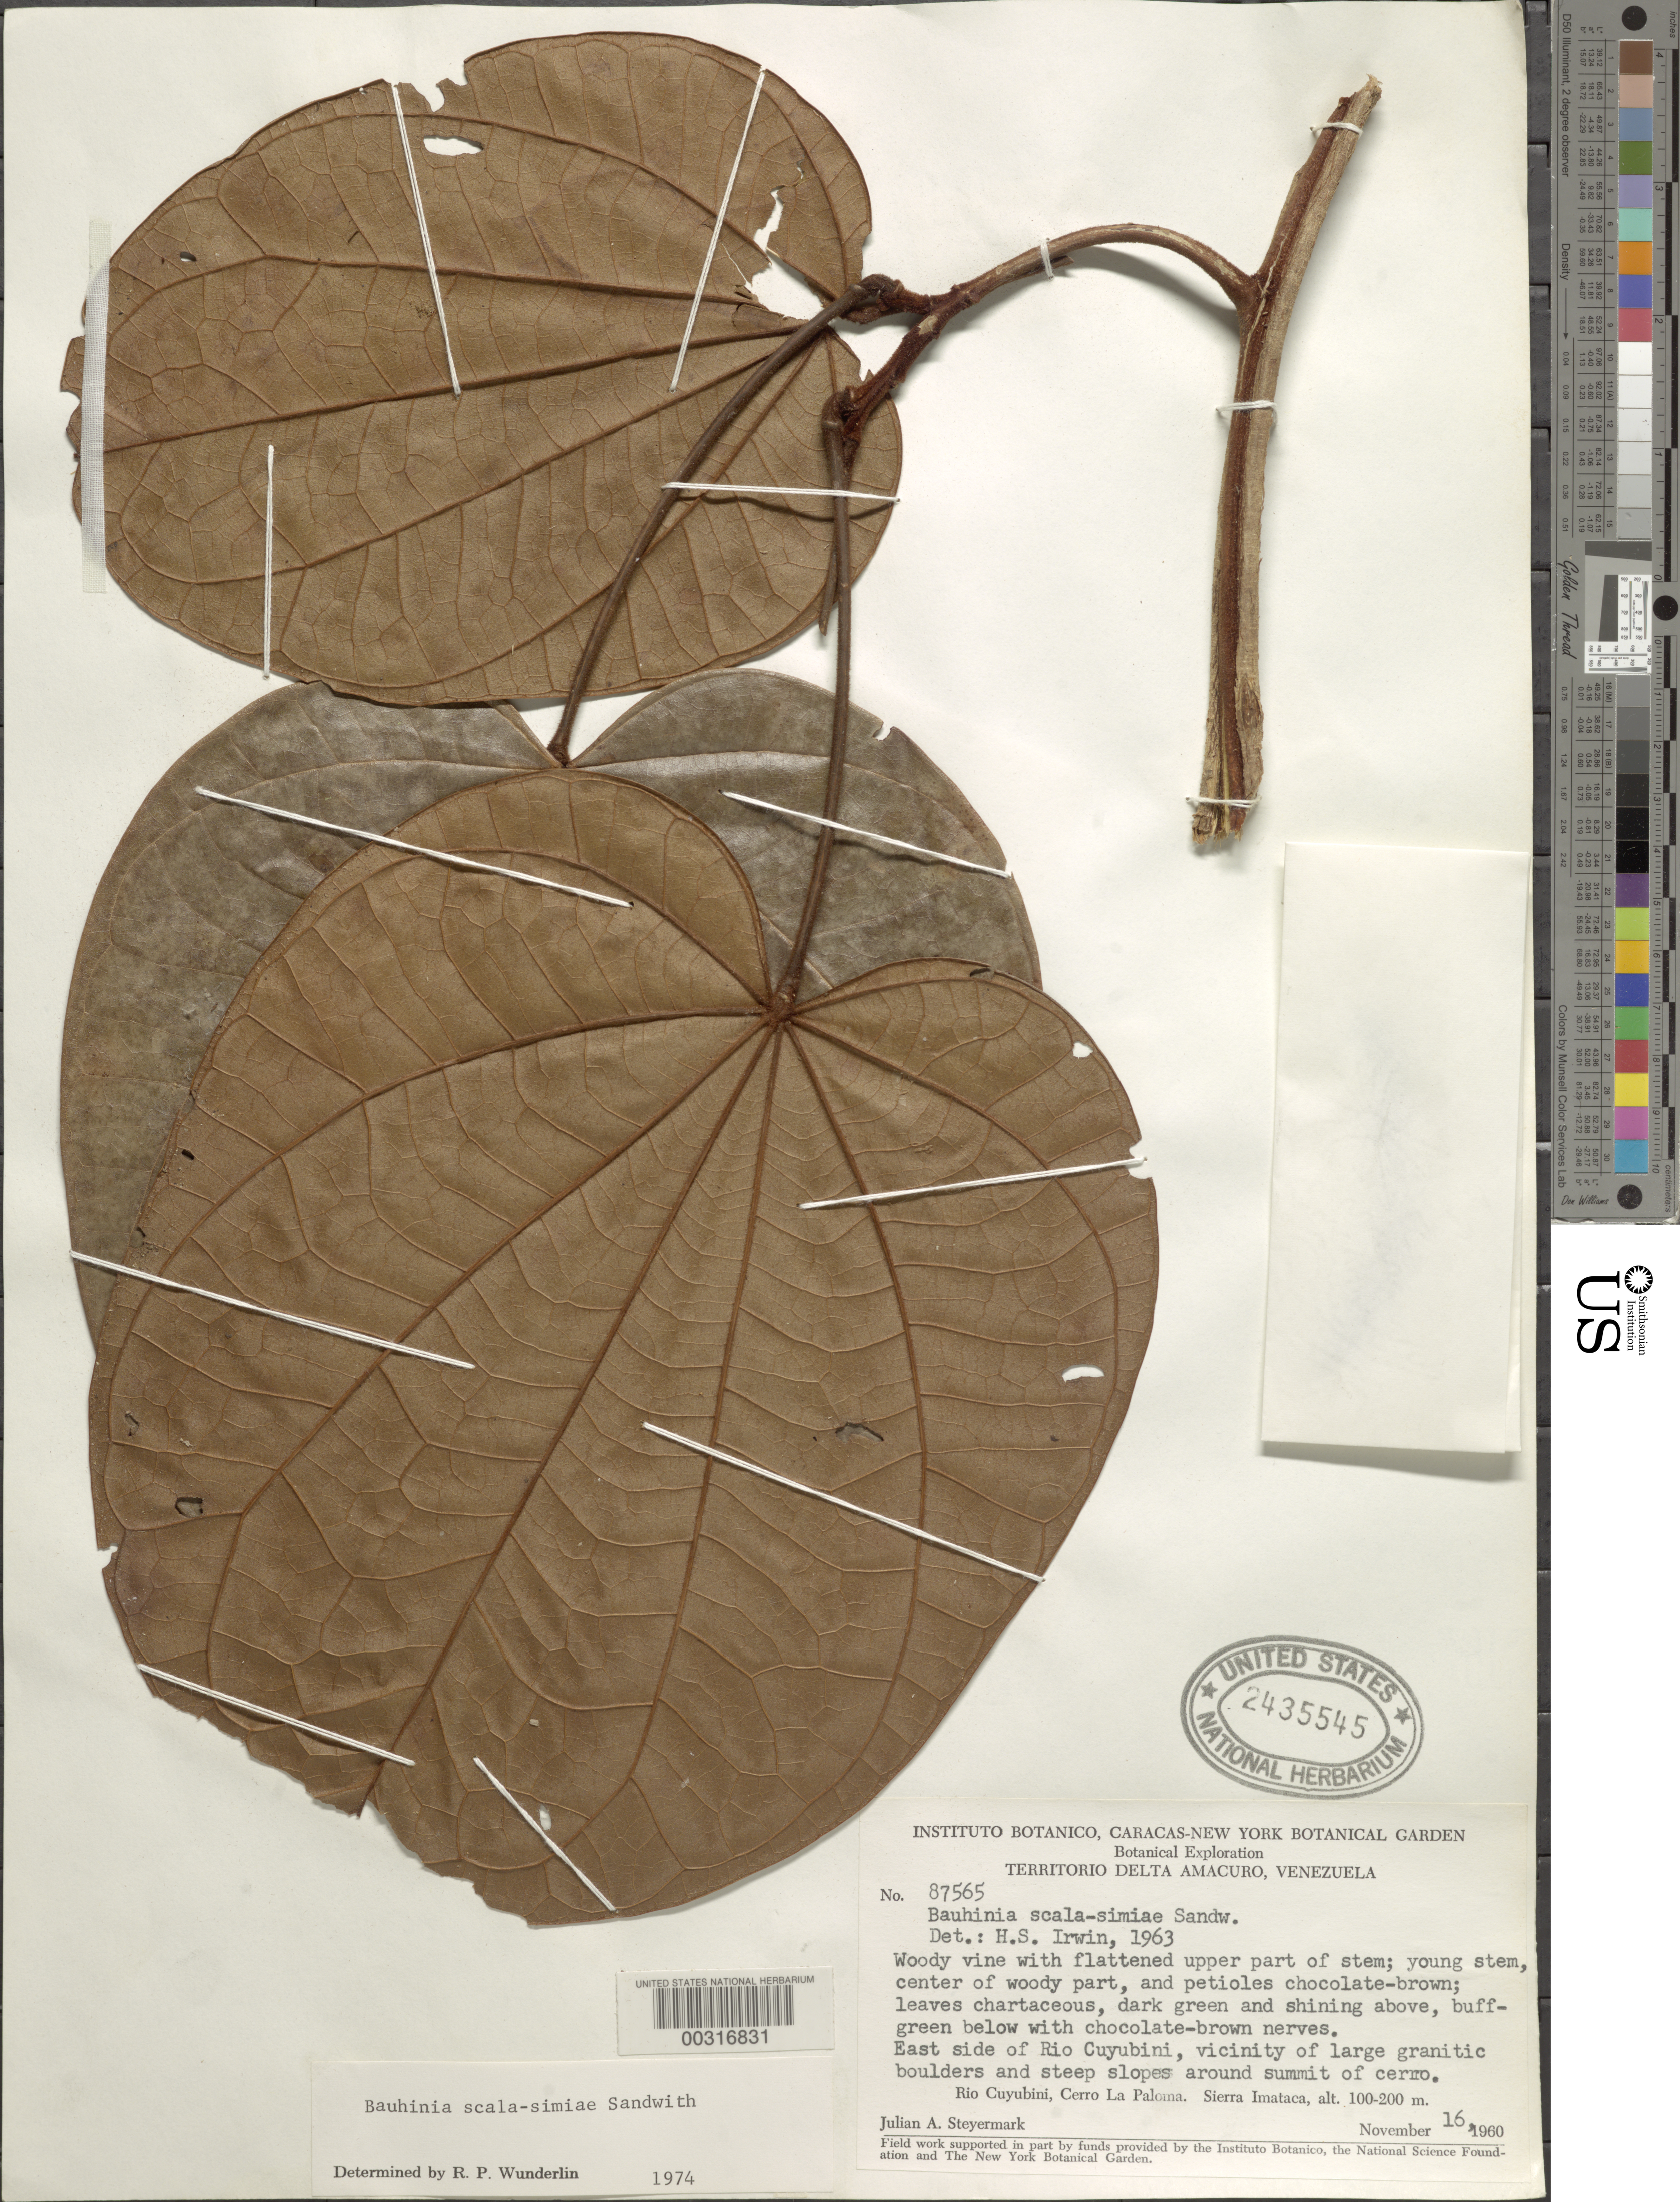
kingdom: Plantae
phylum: Tracheophyta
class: Magnoliopsida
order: Fabales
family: Fabaceae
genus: Bauhinia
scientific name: Bauhinia scala-simiae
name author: Sandwith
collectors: J. Steyermark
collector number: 87565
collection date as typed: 16 Nov 1960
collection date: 1960-11-16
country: Venezuela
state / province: Delta Amacuro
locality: E side of rio cuyubini, around summit of cerro; cerro la paloma, sierra imataca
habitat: Large granitic boulders and steep slopes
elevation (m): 100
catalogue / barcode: US 2435545